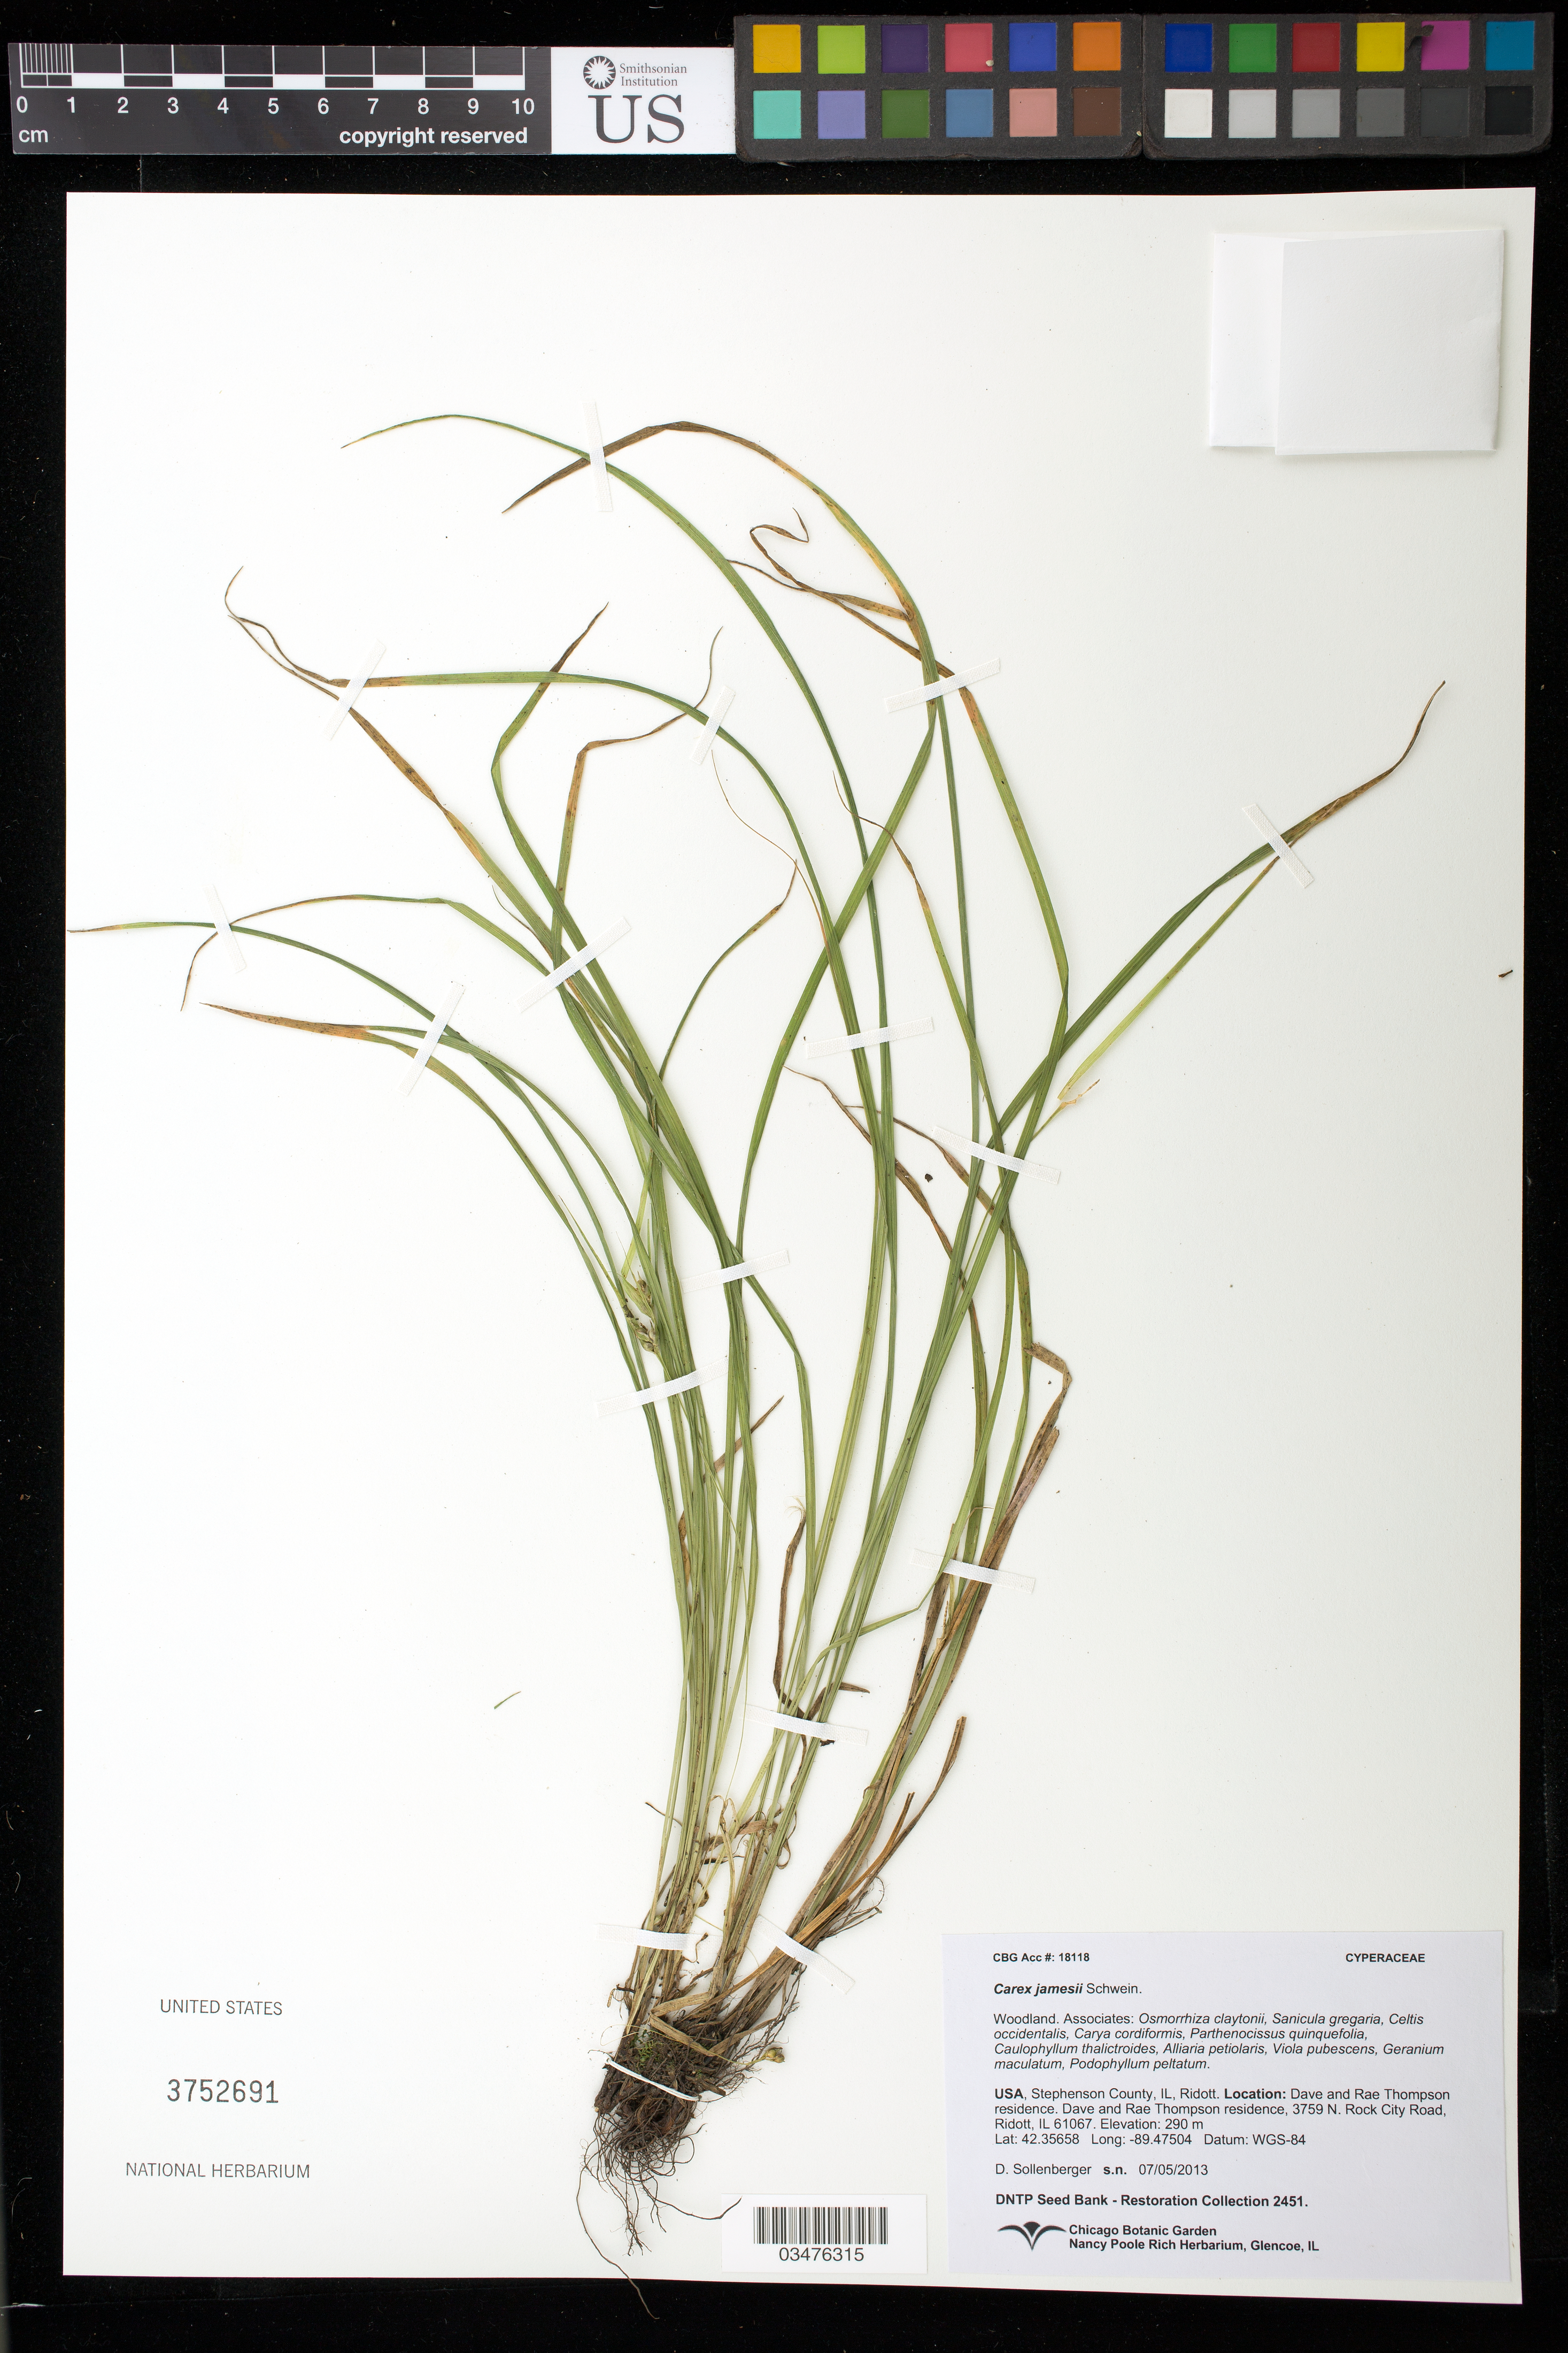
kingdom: Plantae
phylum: Tracheophyta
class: Liliopsida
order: Poales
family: Cyperaceae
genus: Carex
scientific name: Carex jamesii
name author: Schwein.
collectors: D. Sollenberger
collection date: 2013-07-05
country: United States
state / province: Illinois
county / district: Stephenson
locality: Ridott. 3759 N Rock City Road, Dave and Rae Thompson residence.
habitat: Woodland. With Celtis occidentalis, Carya cordiformis, Viola pubescens, ect.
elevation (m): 290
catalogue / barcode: US 3752691